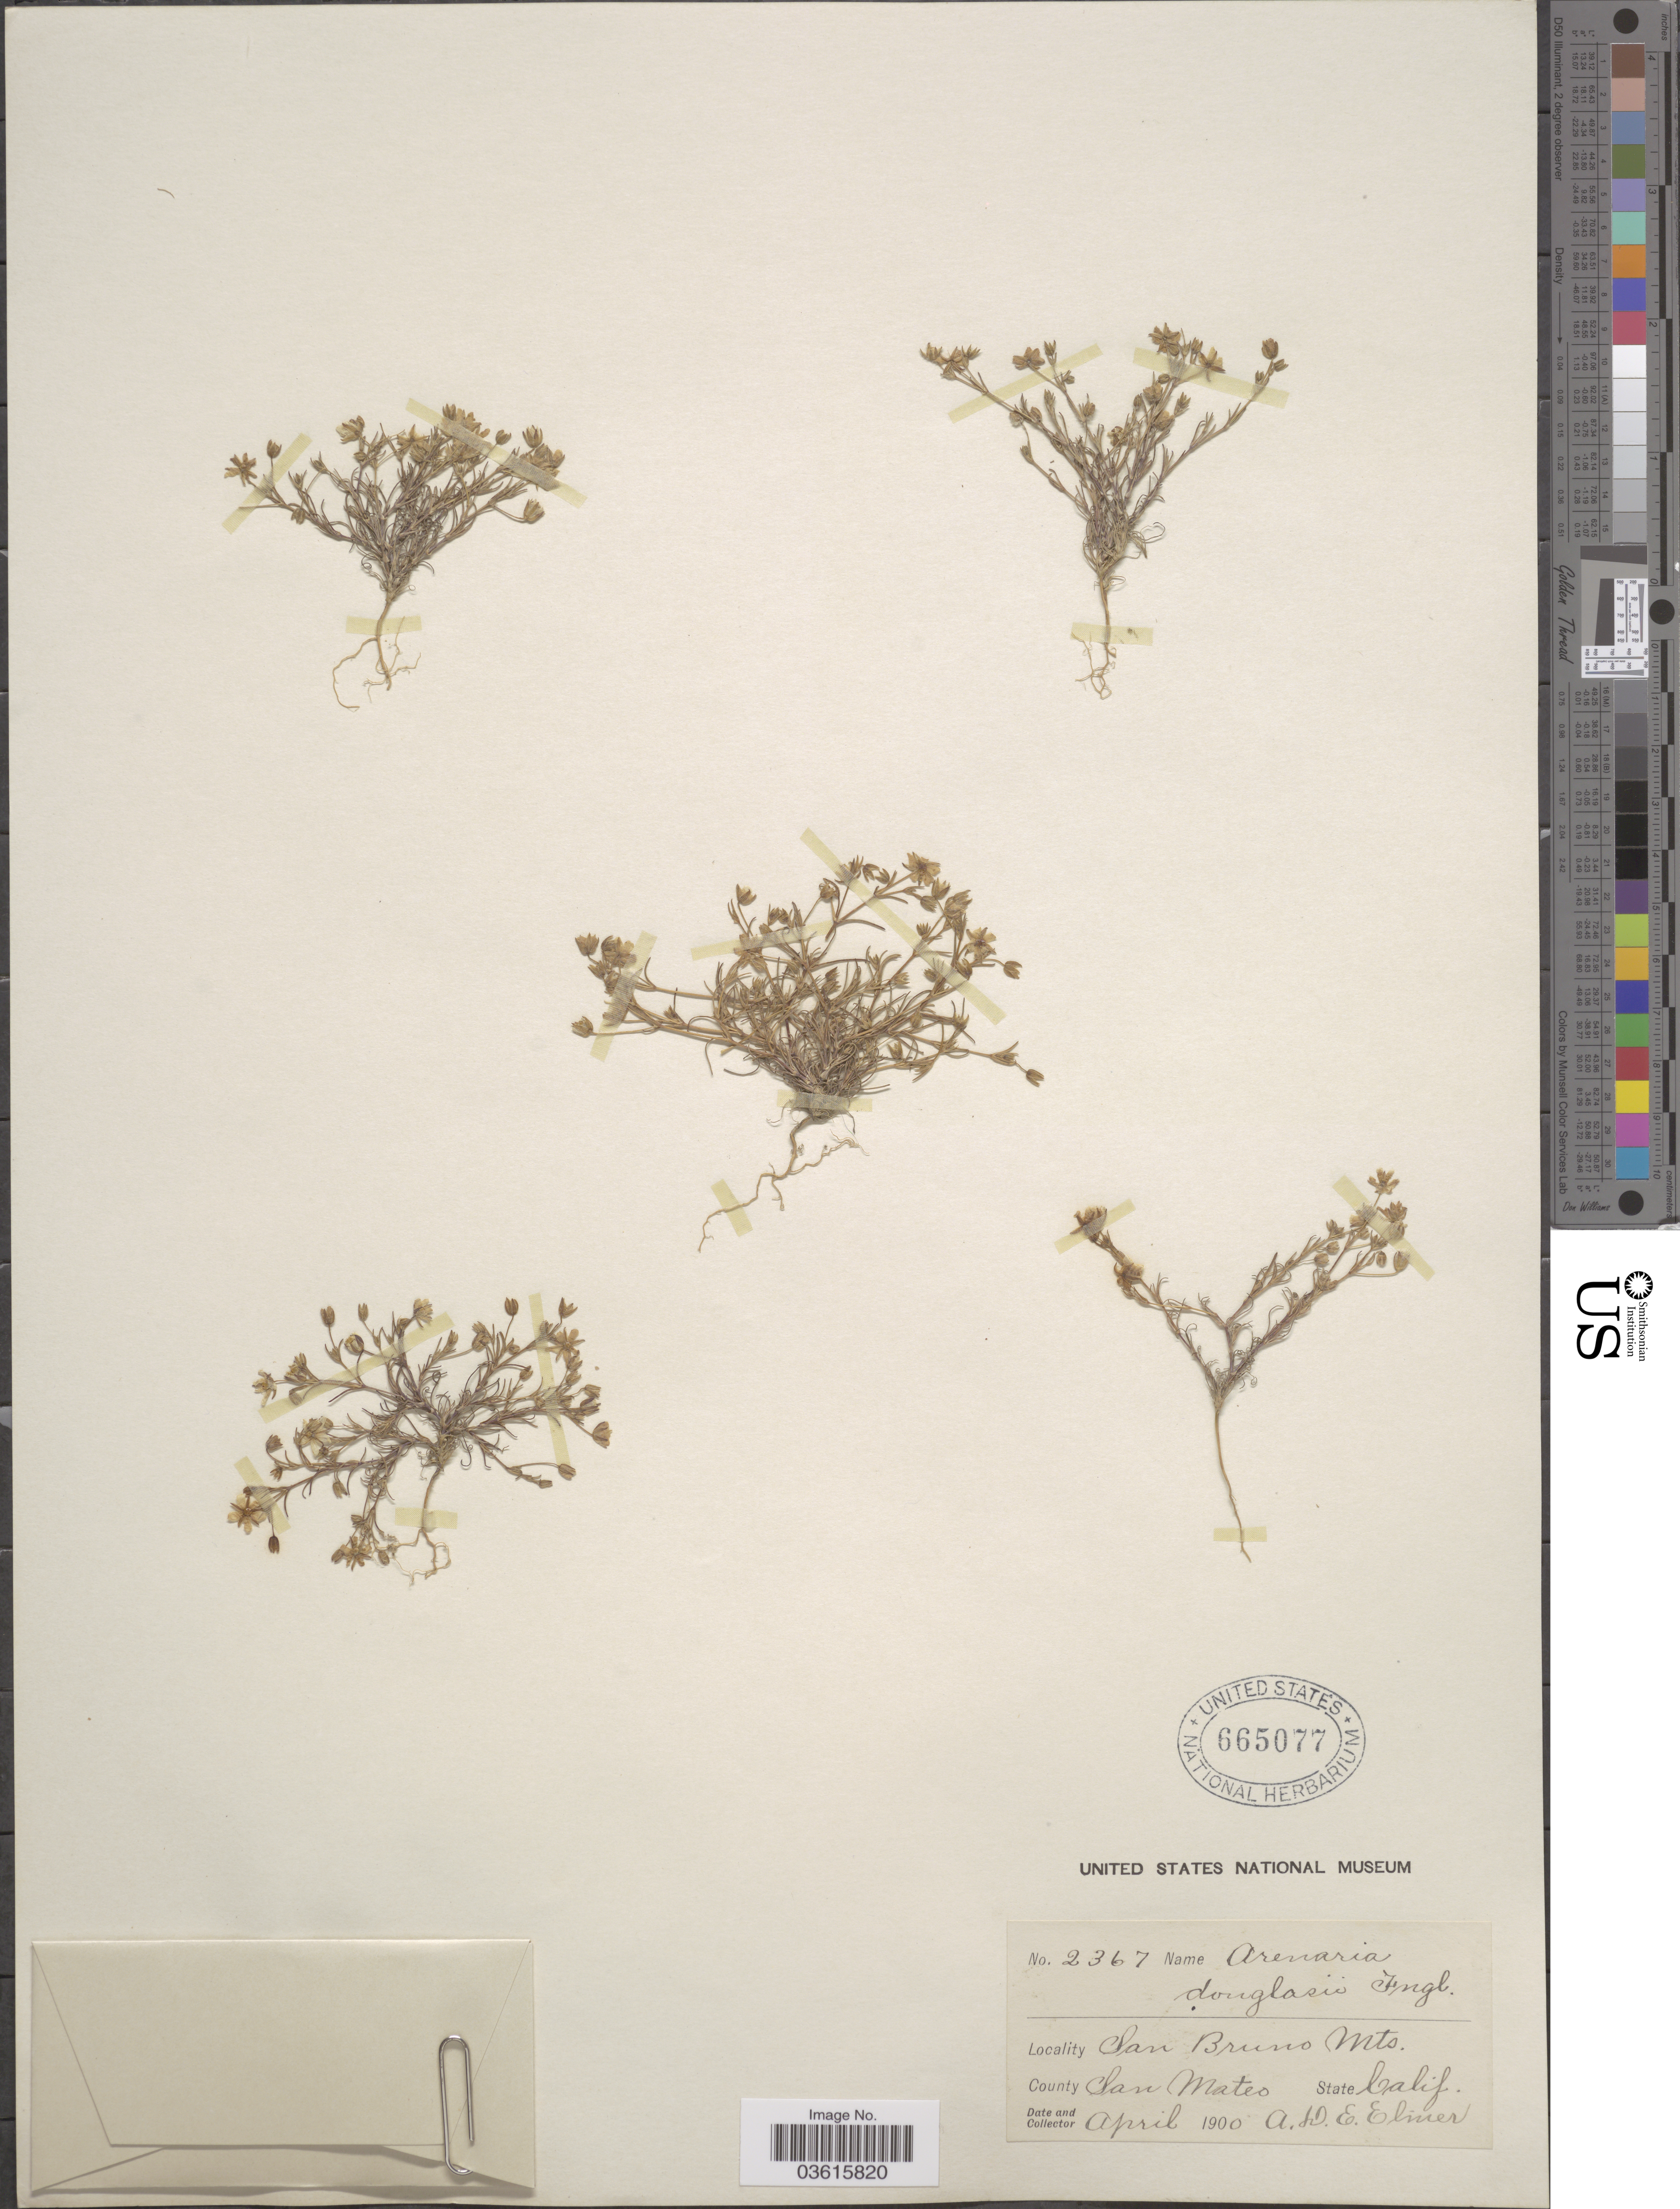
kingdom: Plantae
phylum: Tracheophyta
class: Magnoliopsida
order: Caryophyllales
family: Caryophyllaceae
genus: Minuartia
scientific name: Minuartia douglasii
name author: Mattf.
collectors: A. D. E. Elmer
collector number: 2367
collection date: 1900-04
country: United States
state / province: California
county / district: San Mateo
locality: San Bruno Mts. County San Mateo.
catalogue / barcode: US 665077